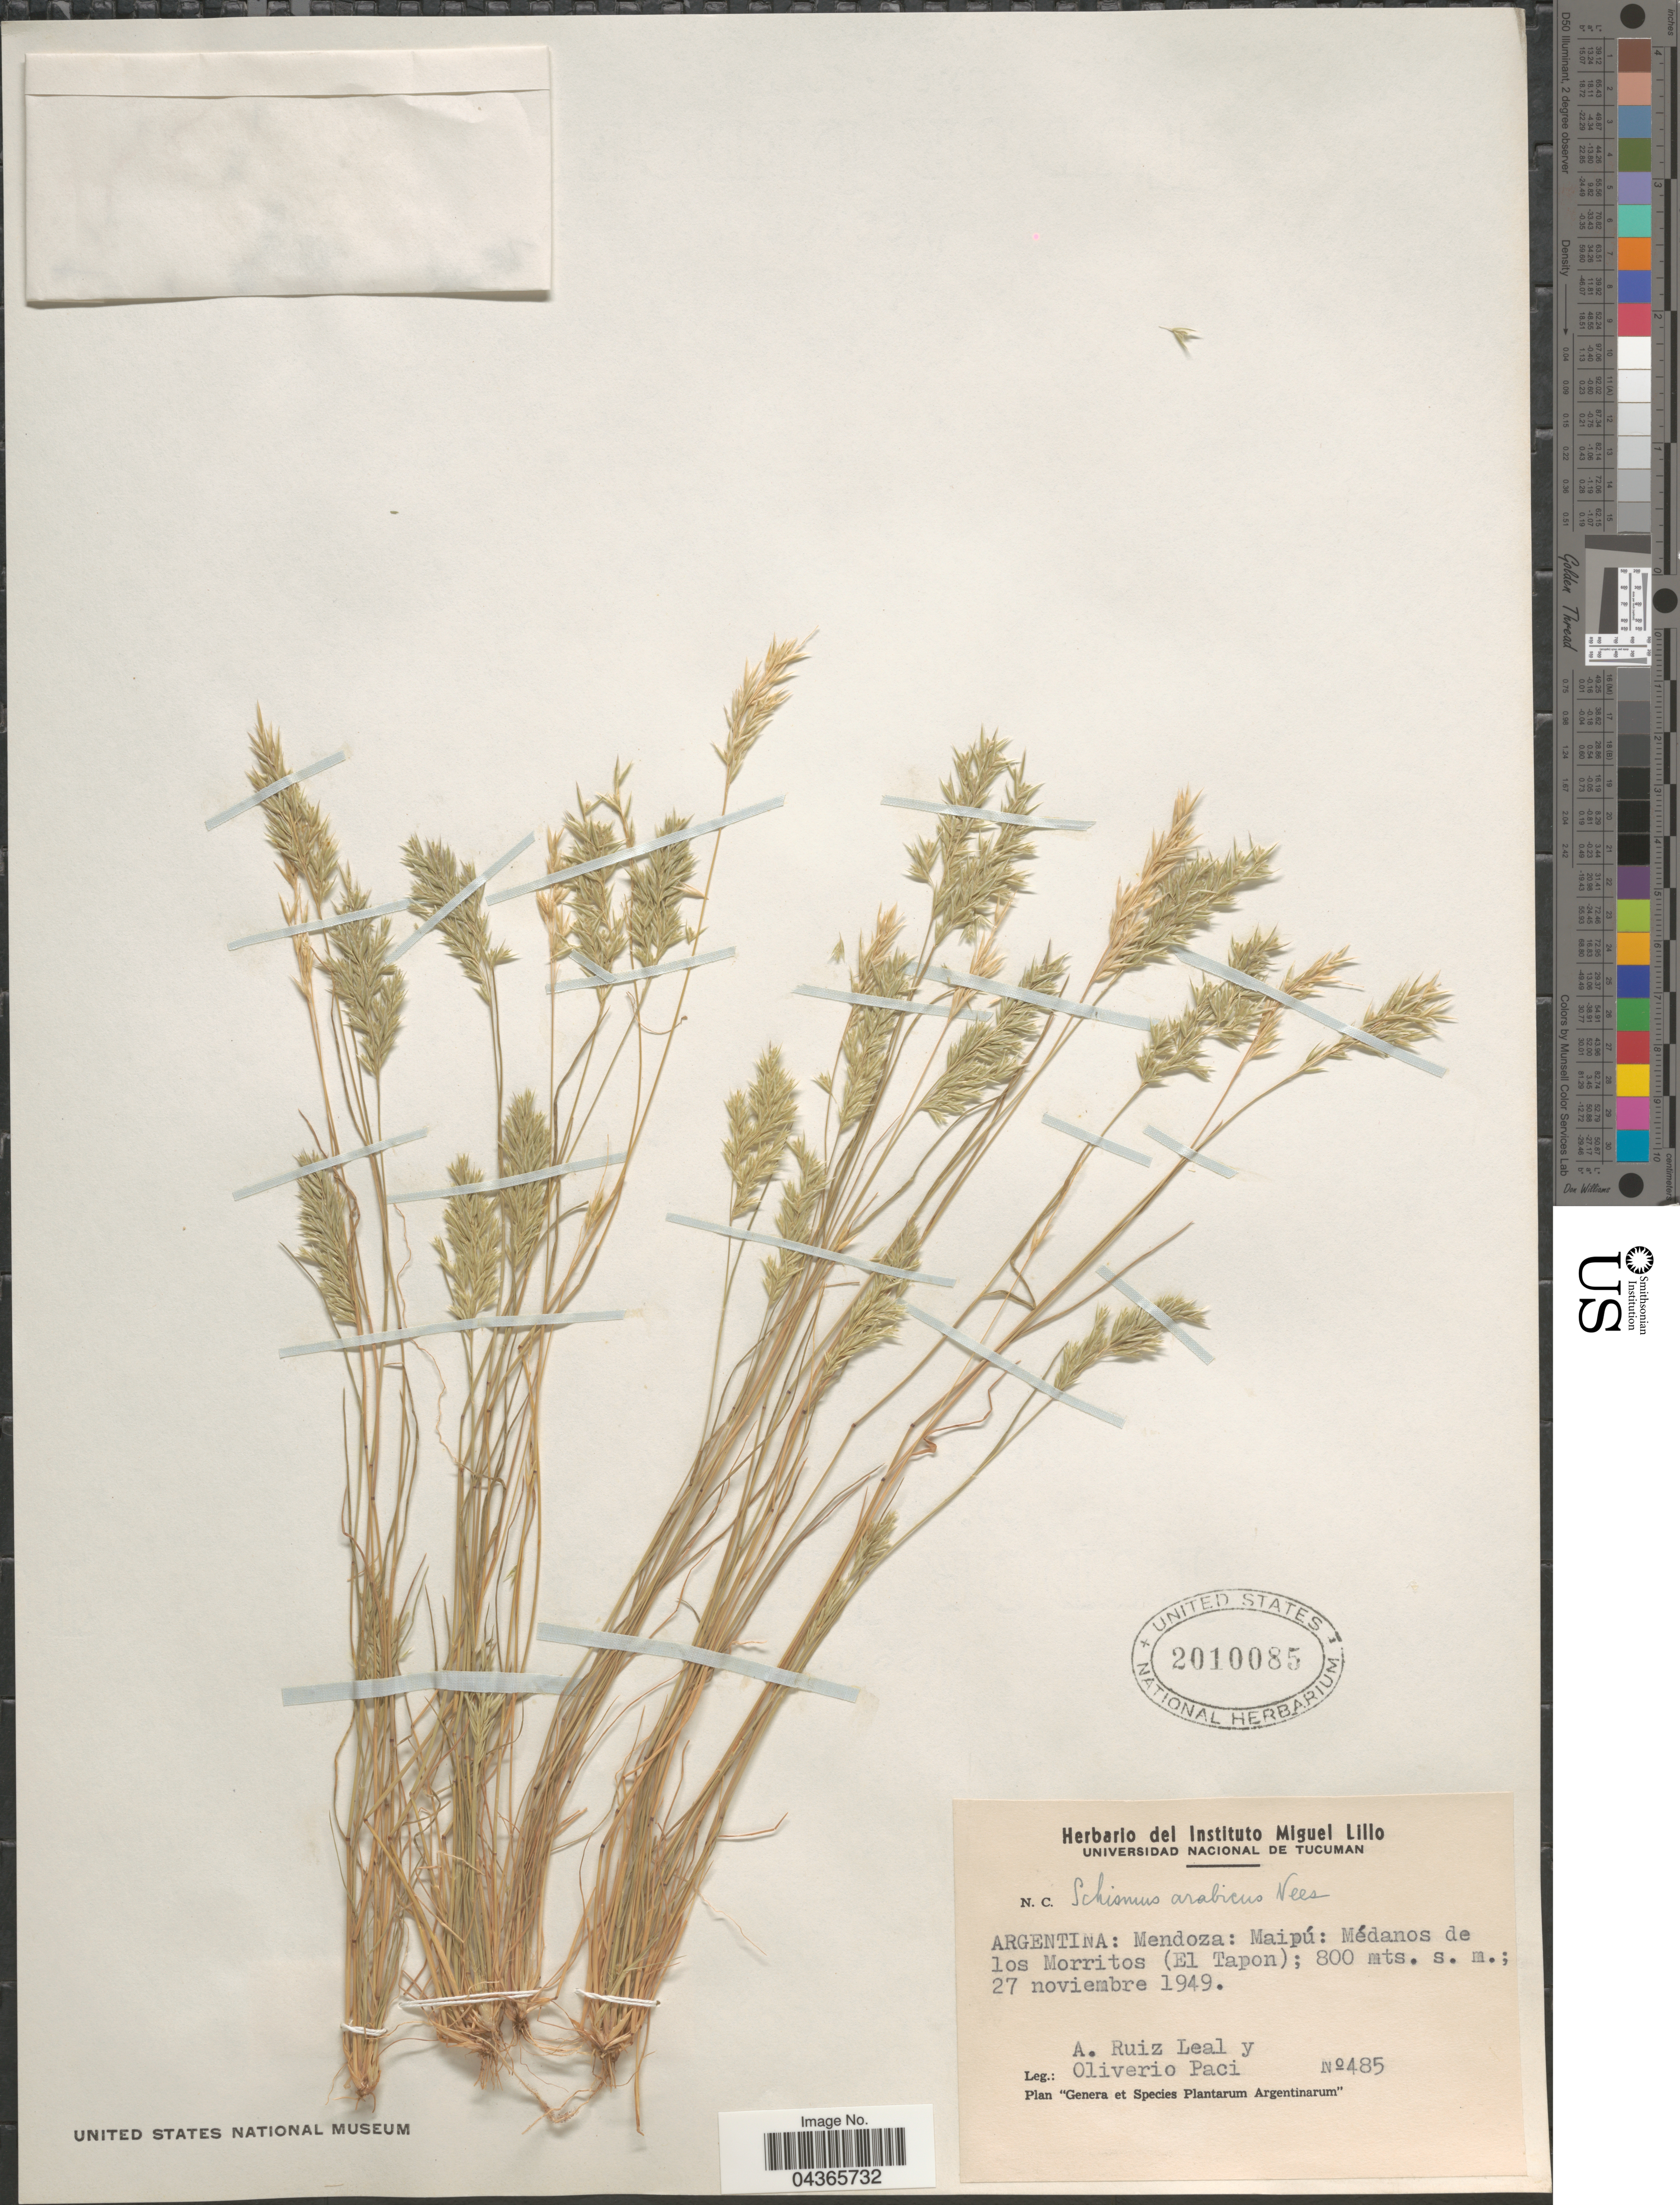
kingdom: Plantae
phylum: Tracheophyta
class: Liliopsida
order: Poales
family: Poaceae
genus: Schismus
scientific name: Schismus arabicus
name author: Nees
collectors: A. R. Leal & O. Paci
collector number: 485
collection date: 1949-11-27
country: Argentina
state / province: Mendoza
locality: Maipú: Médanos de los Morritos (El Tapon).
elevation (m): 800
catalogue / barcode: US 2010085